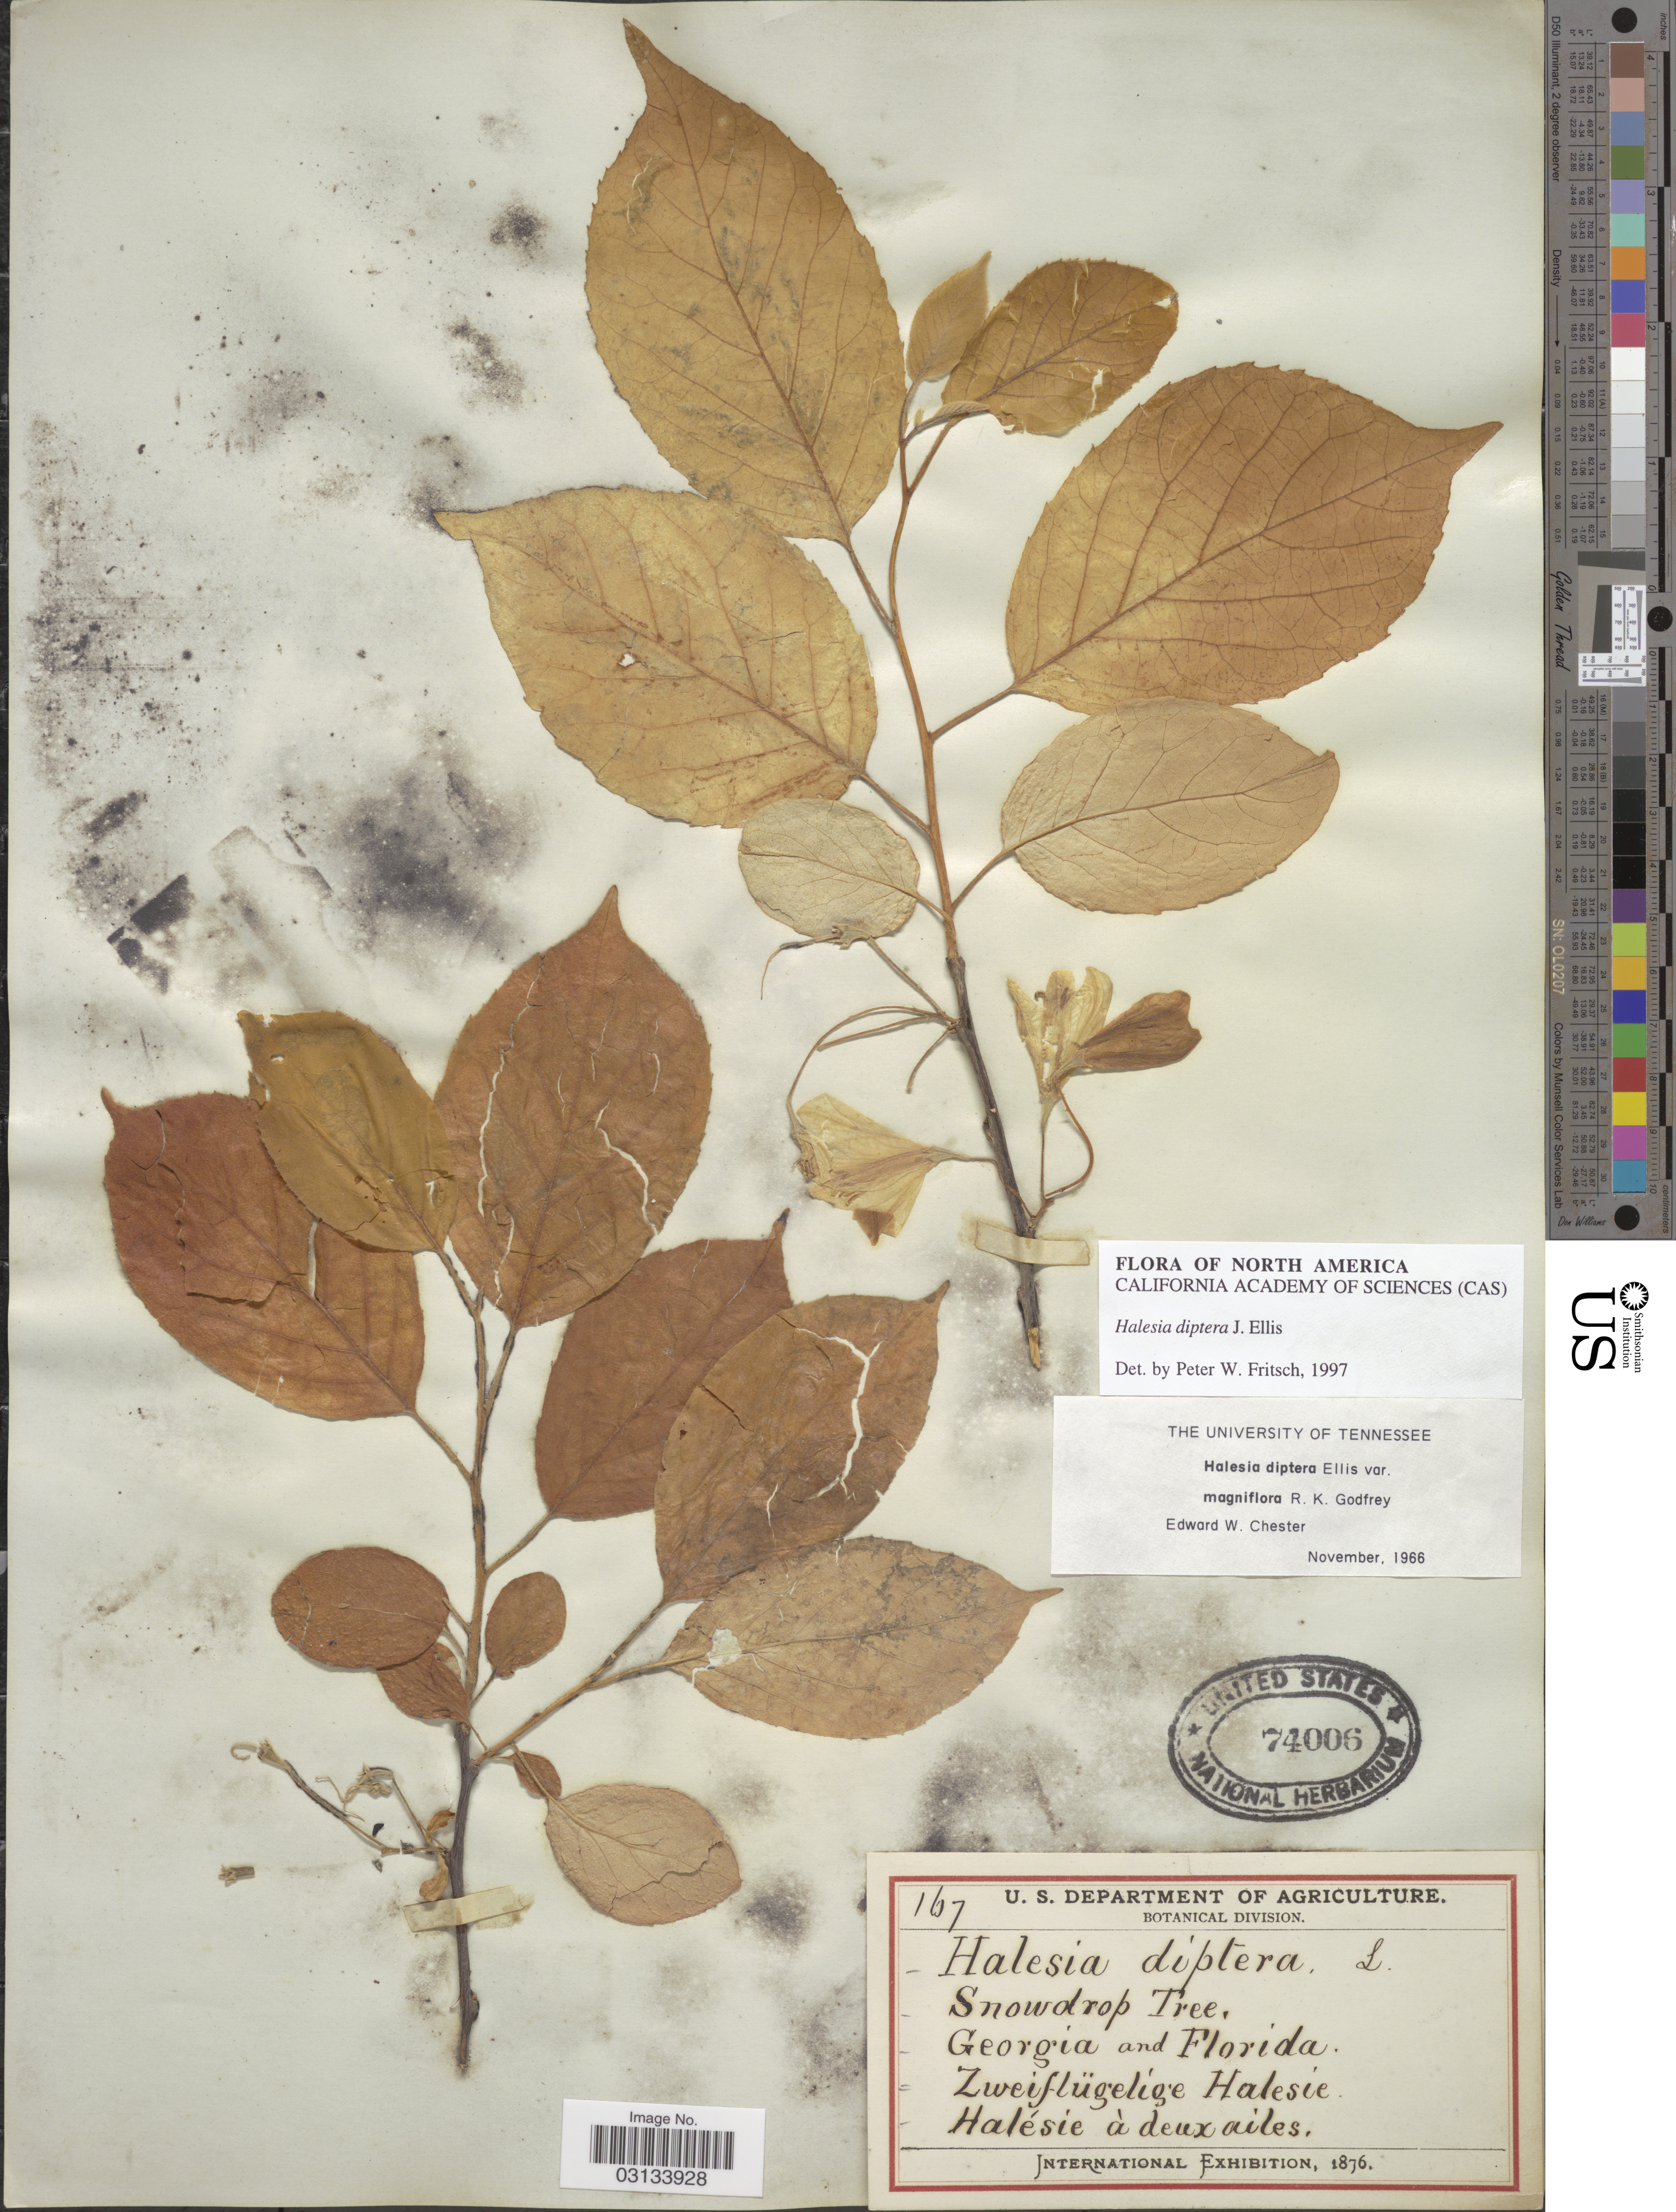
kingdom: Plantae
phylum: Tracheophyta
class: Magnoliopsida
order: Ericales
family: Styracaceae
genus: Halesia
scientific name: Halesia diptera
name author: J. Ellis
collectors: U.S. Department of Agriculture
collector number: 167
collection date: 1876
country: United States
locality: Georgia and Florida.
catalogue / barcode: US 74006